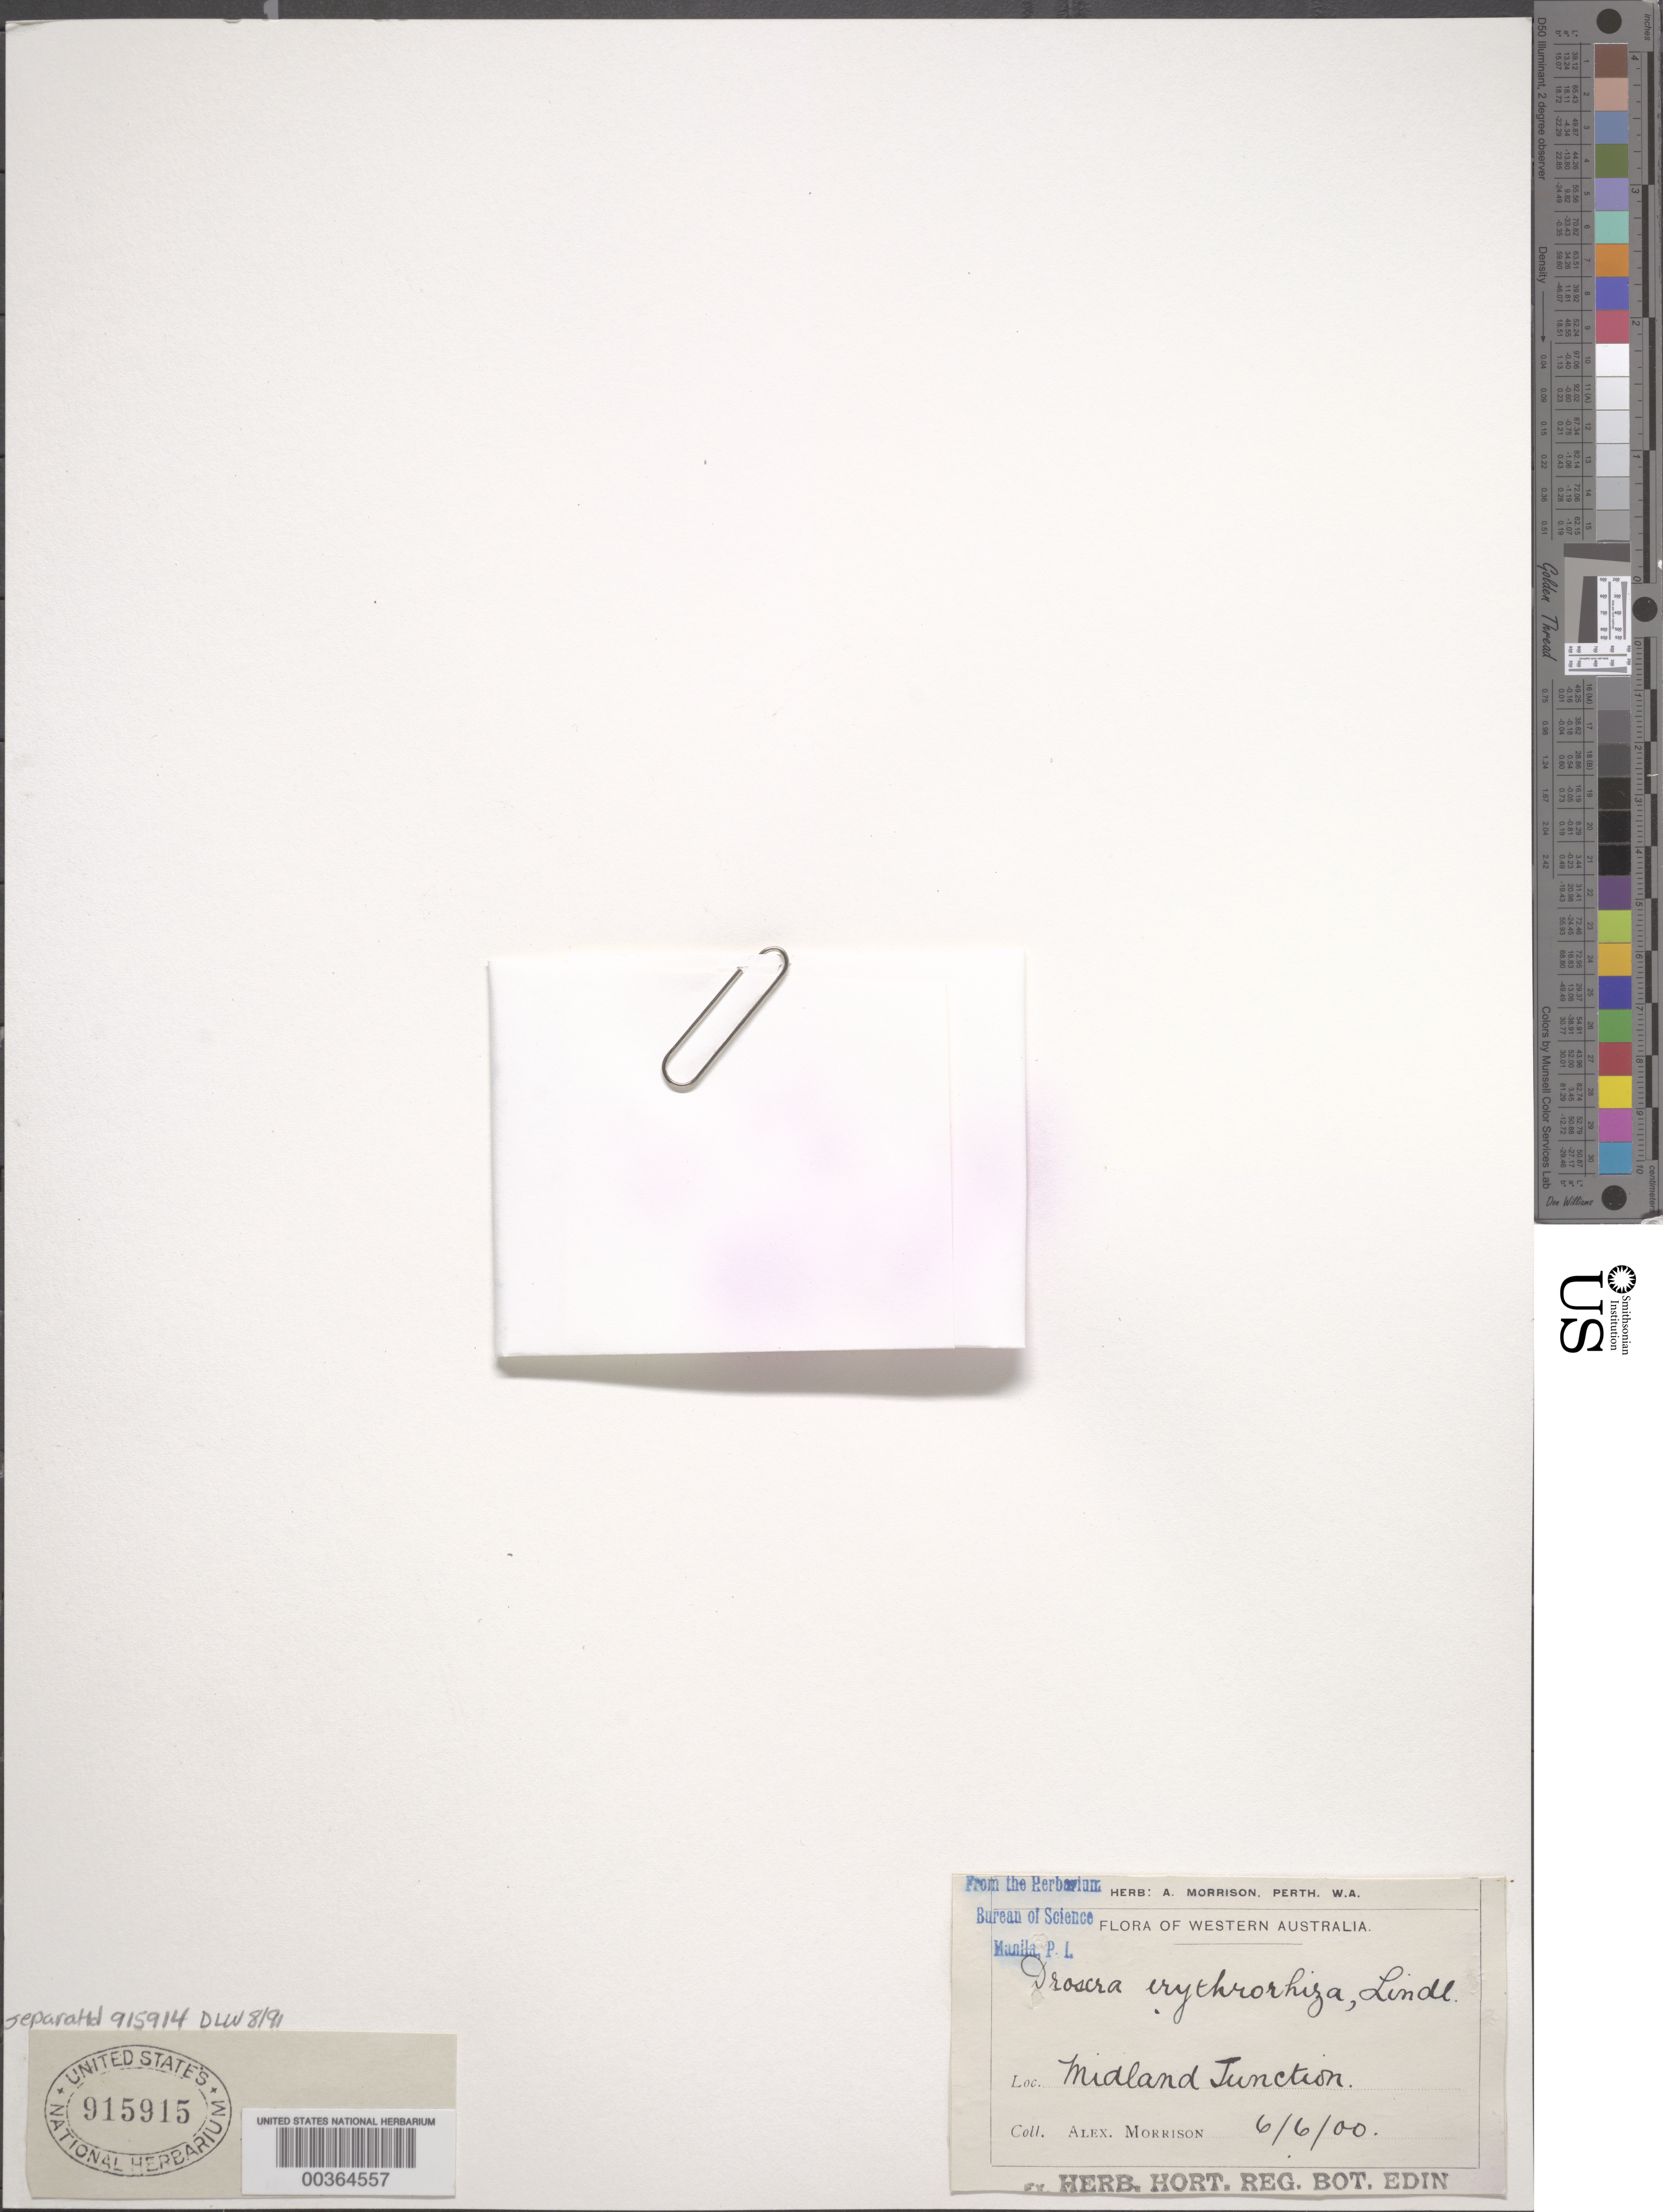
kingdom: Plantae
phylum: Tracheophyta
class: Magnoliopsida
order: Caryophyllales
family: Droseraceae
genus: Drosera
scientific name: Drosera erythrorhiza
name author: Lindl.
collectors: A. Morrison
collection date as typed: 06 Jun 1900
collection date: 1900-06-06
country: Australia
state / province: Western Australia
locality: Midland junction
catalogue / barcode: US 915915